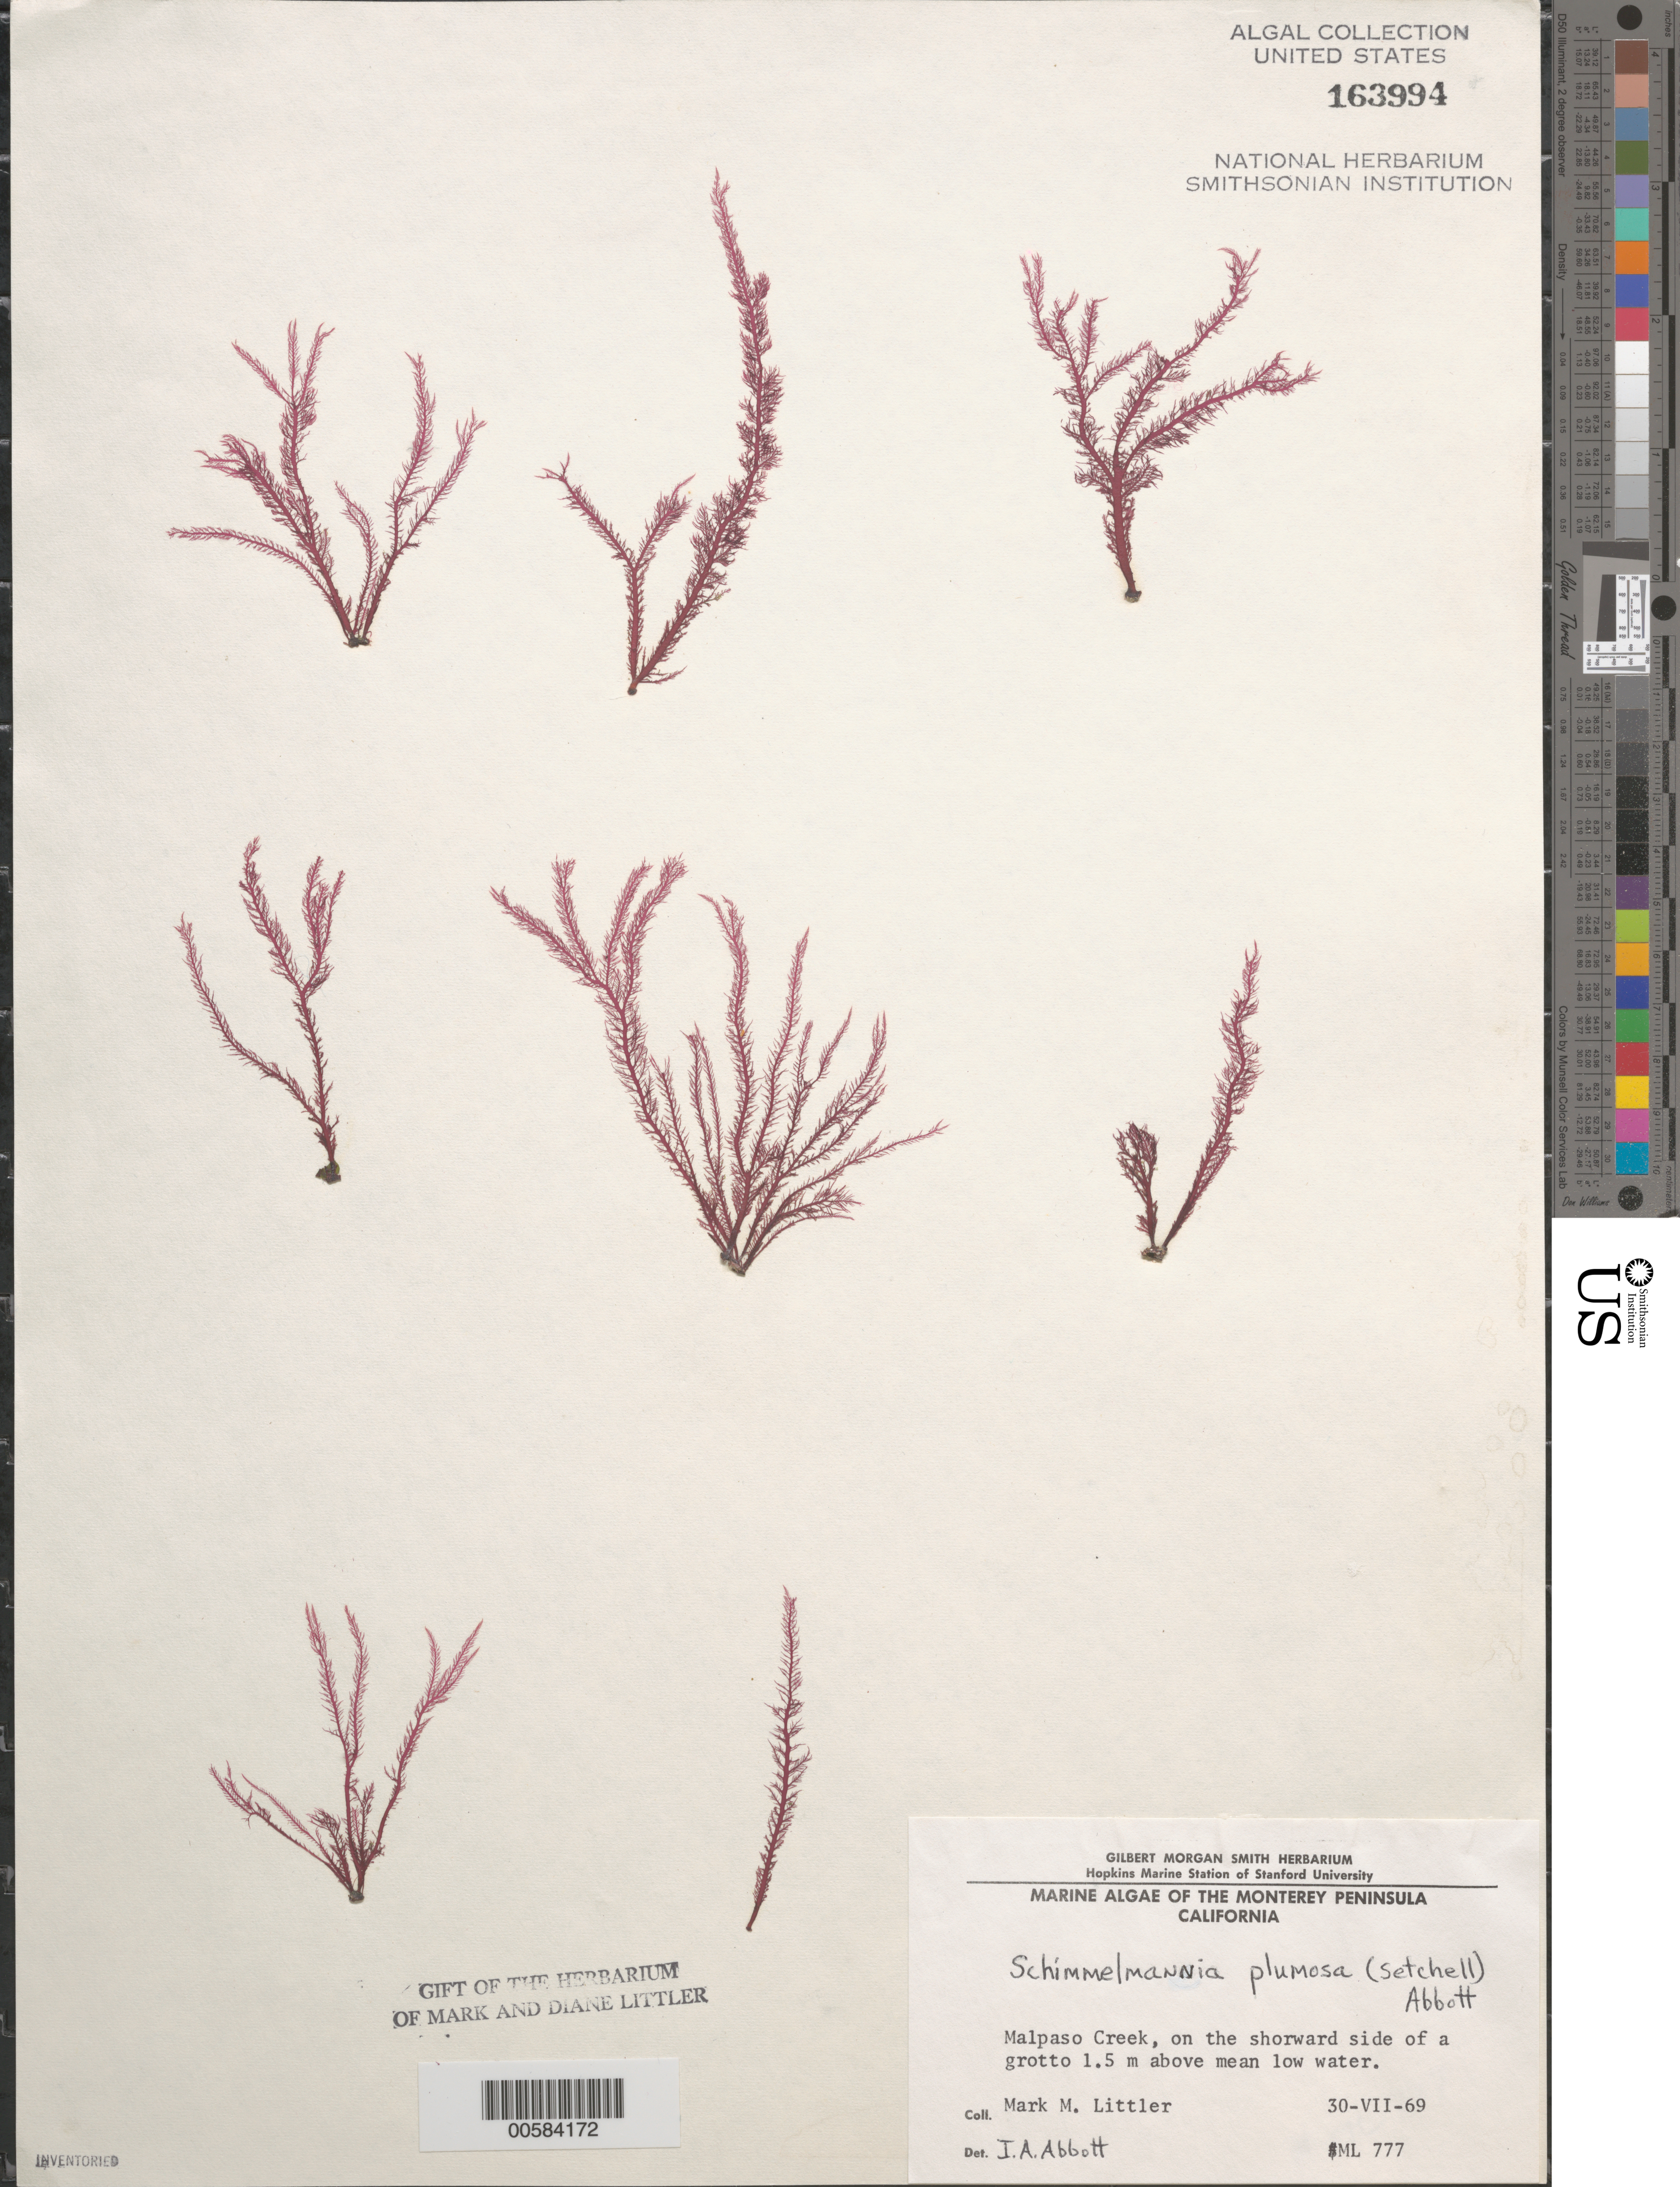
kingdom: Plantae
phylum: Rhodophyta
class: Florideophyceae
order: Gigartinales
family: Gloiosiphoniaceae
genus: Schimmelmannia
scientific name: Schimmelmannia plumosa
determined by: Abbott, Isabella A.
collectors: M. M. Littler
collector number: ML 777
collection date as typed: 30 Jul 1969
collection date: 1969-07-30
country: United States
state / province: California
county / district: Monterey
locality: Malpaso Creek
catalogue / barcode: US 163994